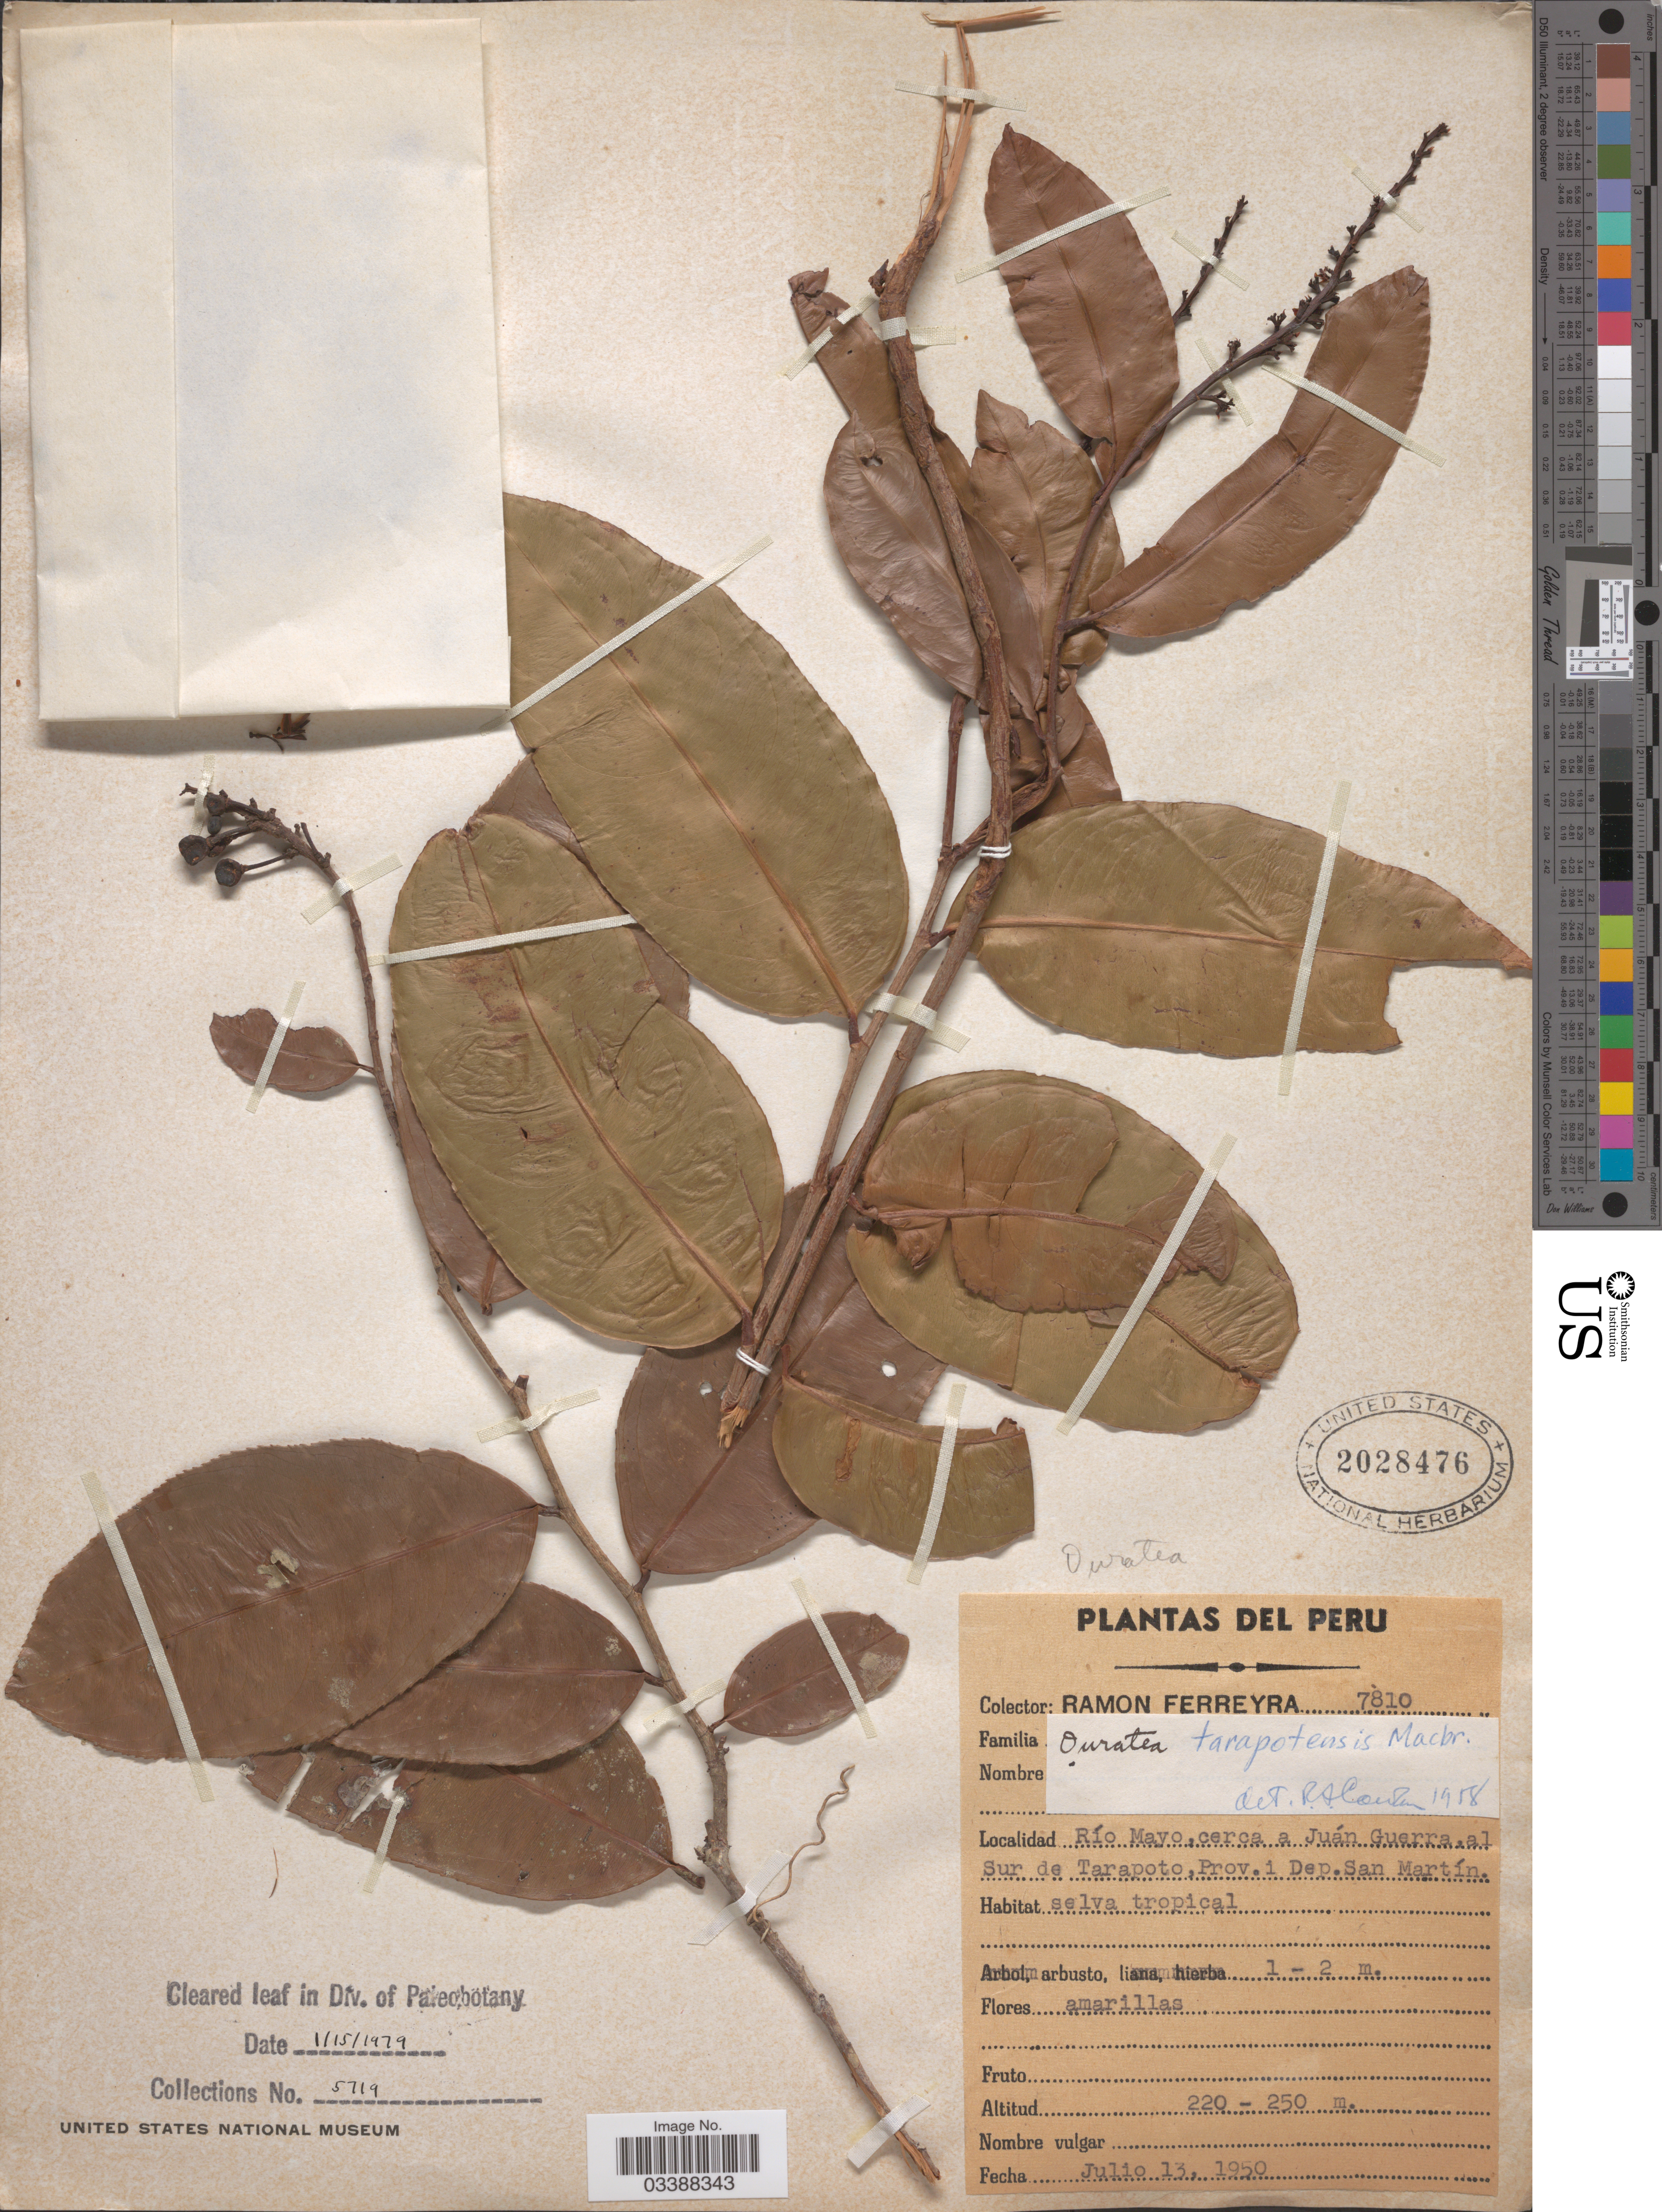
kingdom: Plantae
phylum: Tracheophyta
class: Magnoliopsida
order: Malpighiales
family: Ochnaceae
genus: Ouratea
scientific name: Ouratea tarapotensis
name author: J.F. Macbr.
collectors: R. A. Ferreyra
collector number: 7810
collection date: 1950-07-13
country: Peru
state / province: San Martín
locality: Río Mayo, cerca a Juán Gierra, al Sur de Tarapoto, Prov. i Dep. San Martín.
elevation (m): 220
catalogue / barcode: US 2028476